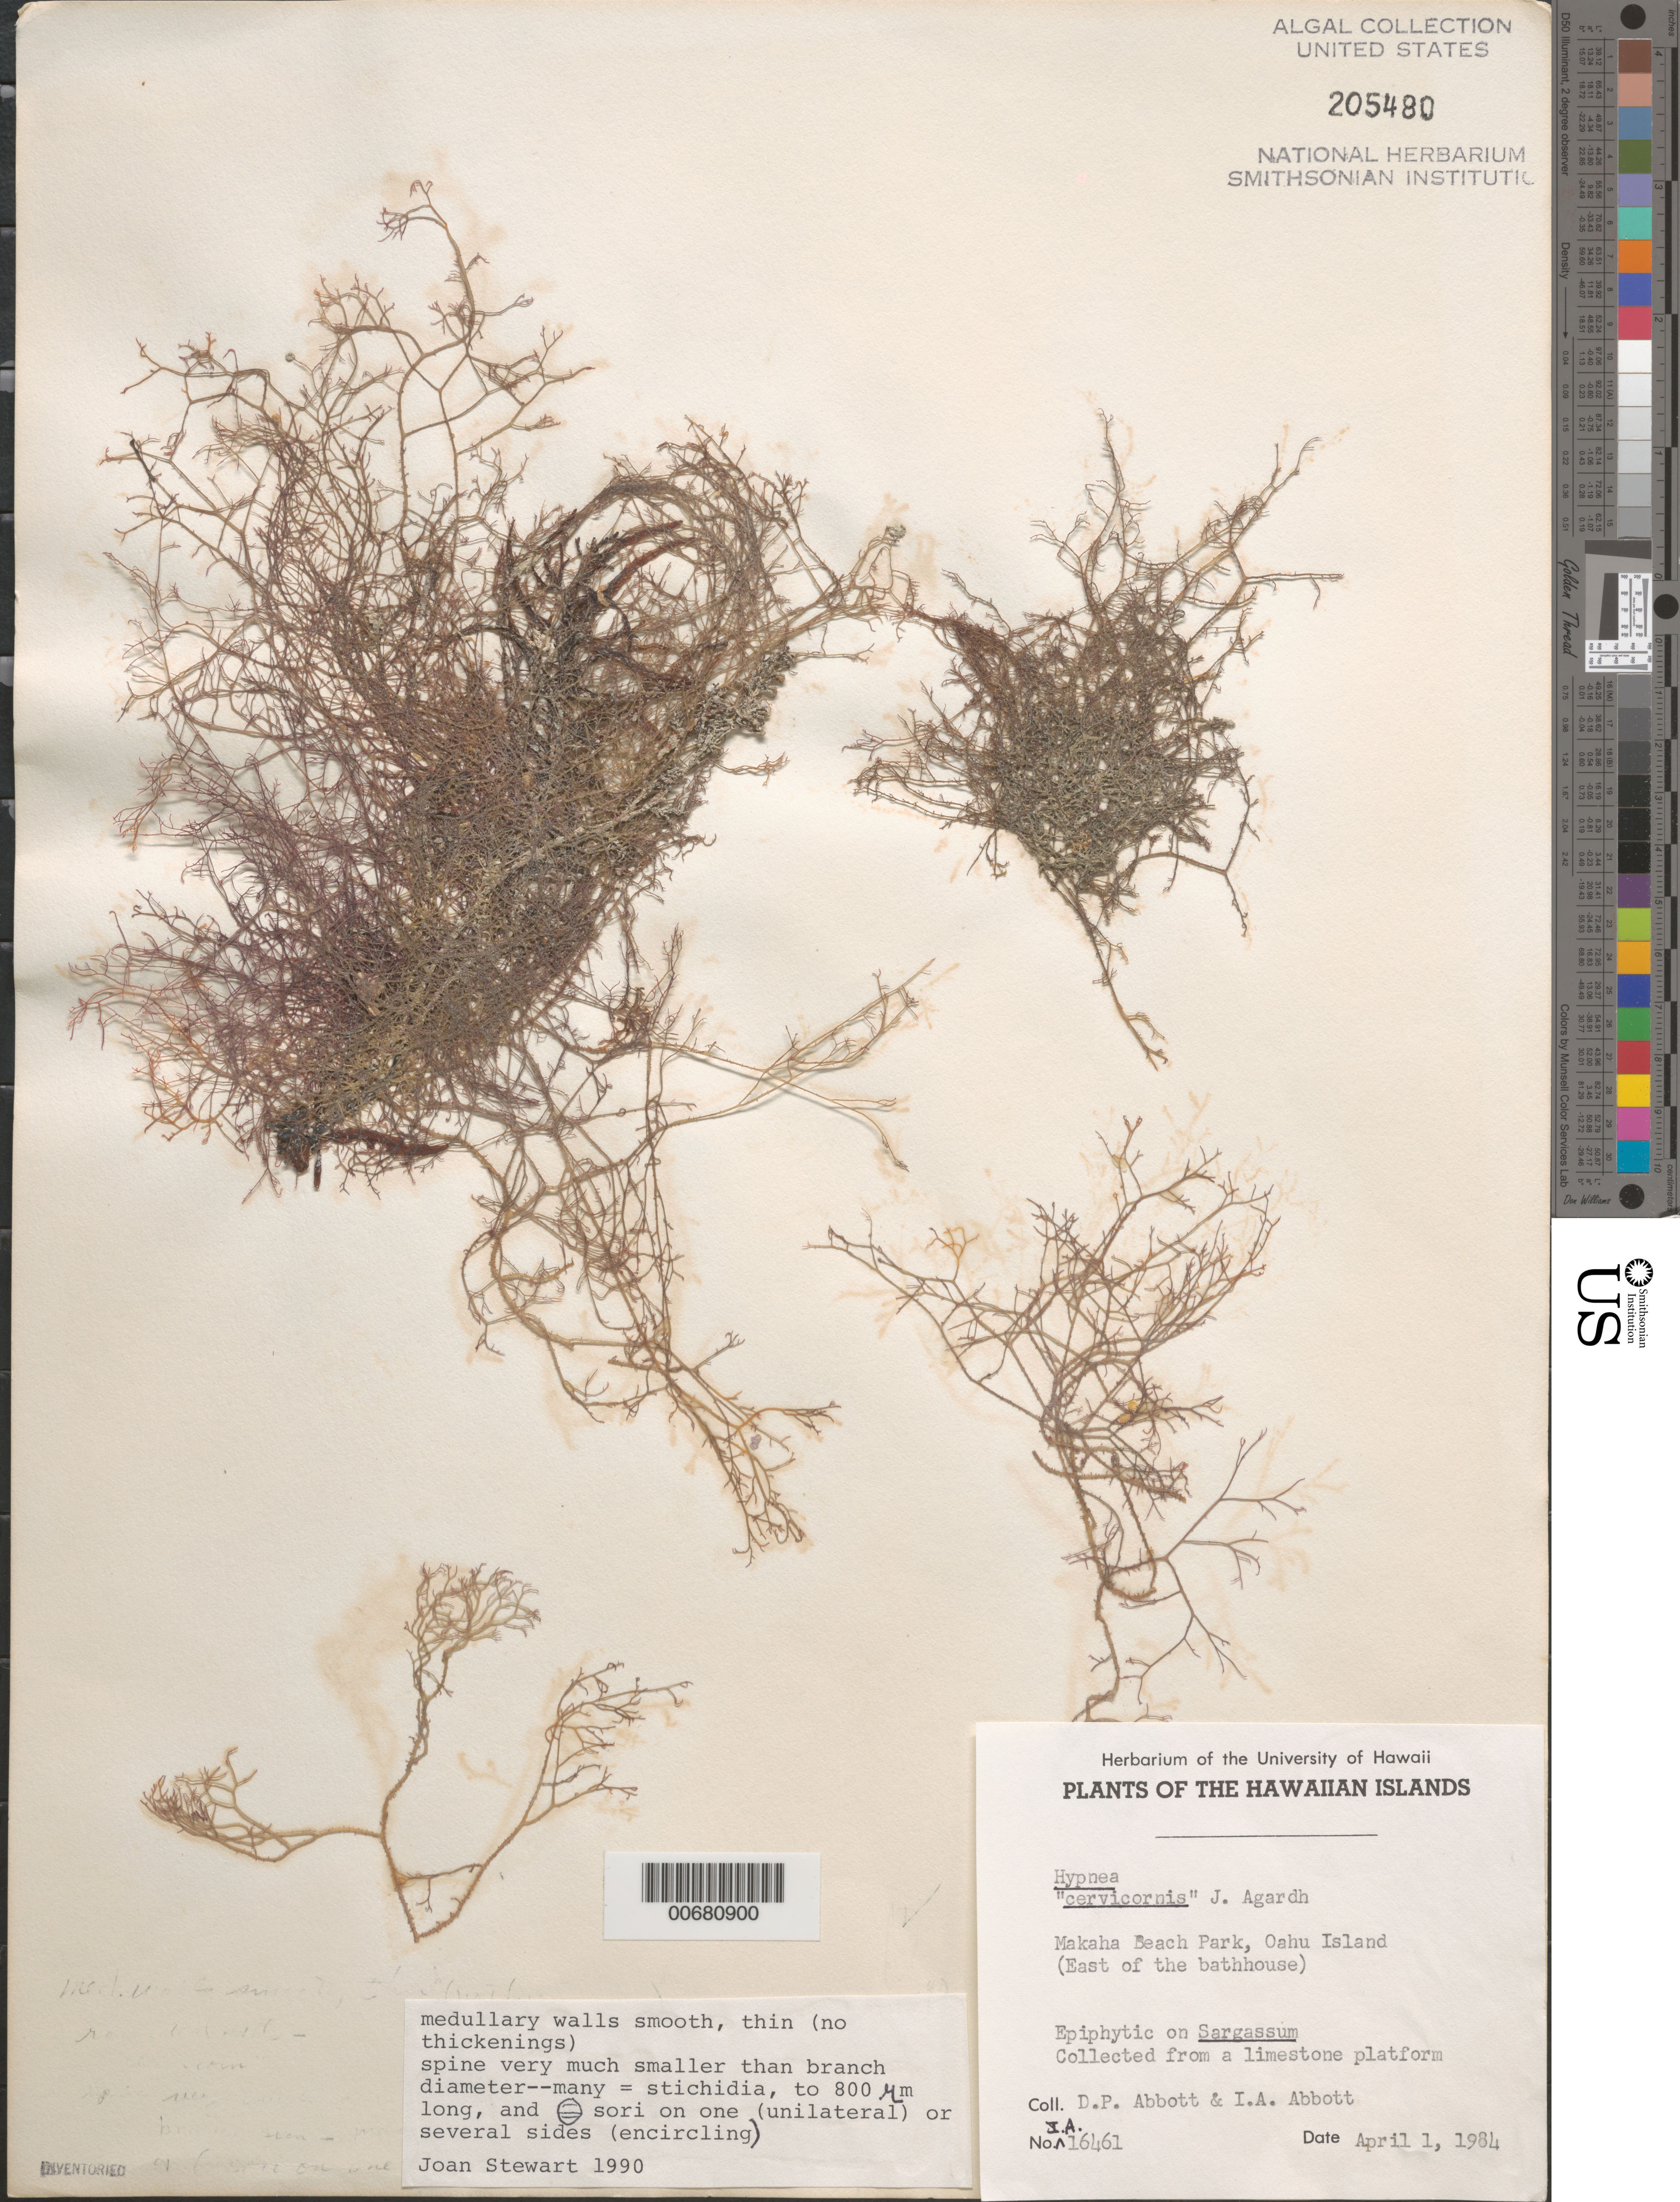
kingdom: Plantae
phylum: Rhodophyta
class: Florideophyceae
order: Gigartinales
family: Cystocloniaceae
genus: Hypnea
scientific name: Hypnea cervicornis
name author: J. Agardh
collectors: D. P. Abbott & I. A. Abbott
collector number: IAA 16461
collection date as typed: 01 Apr 1984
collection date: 1984-04-01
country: United States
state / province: Hawaii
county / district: Honolulu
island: Oahu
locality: Makaha Beach Park east of bathhouse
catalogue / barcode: US 205480